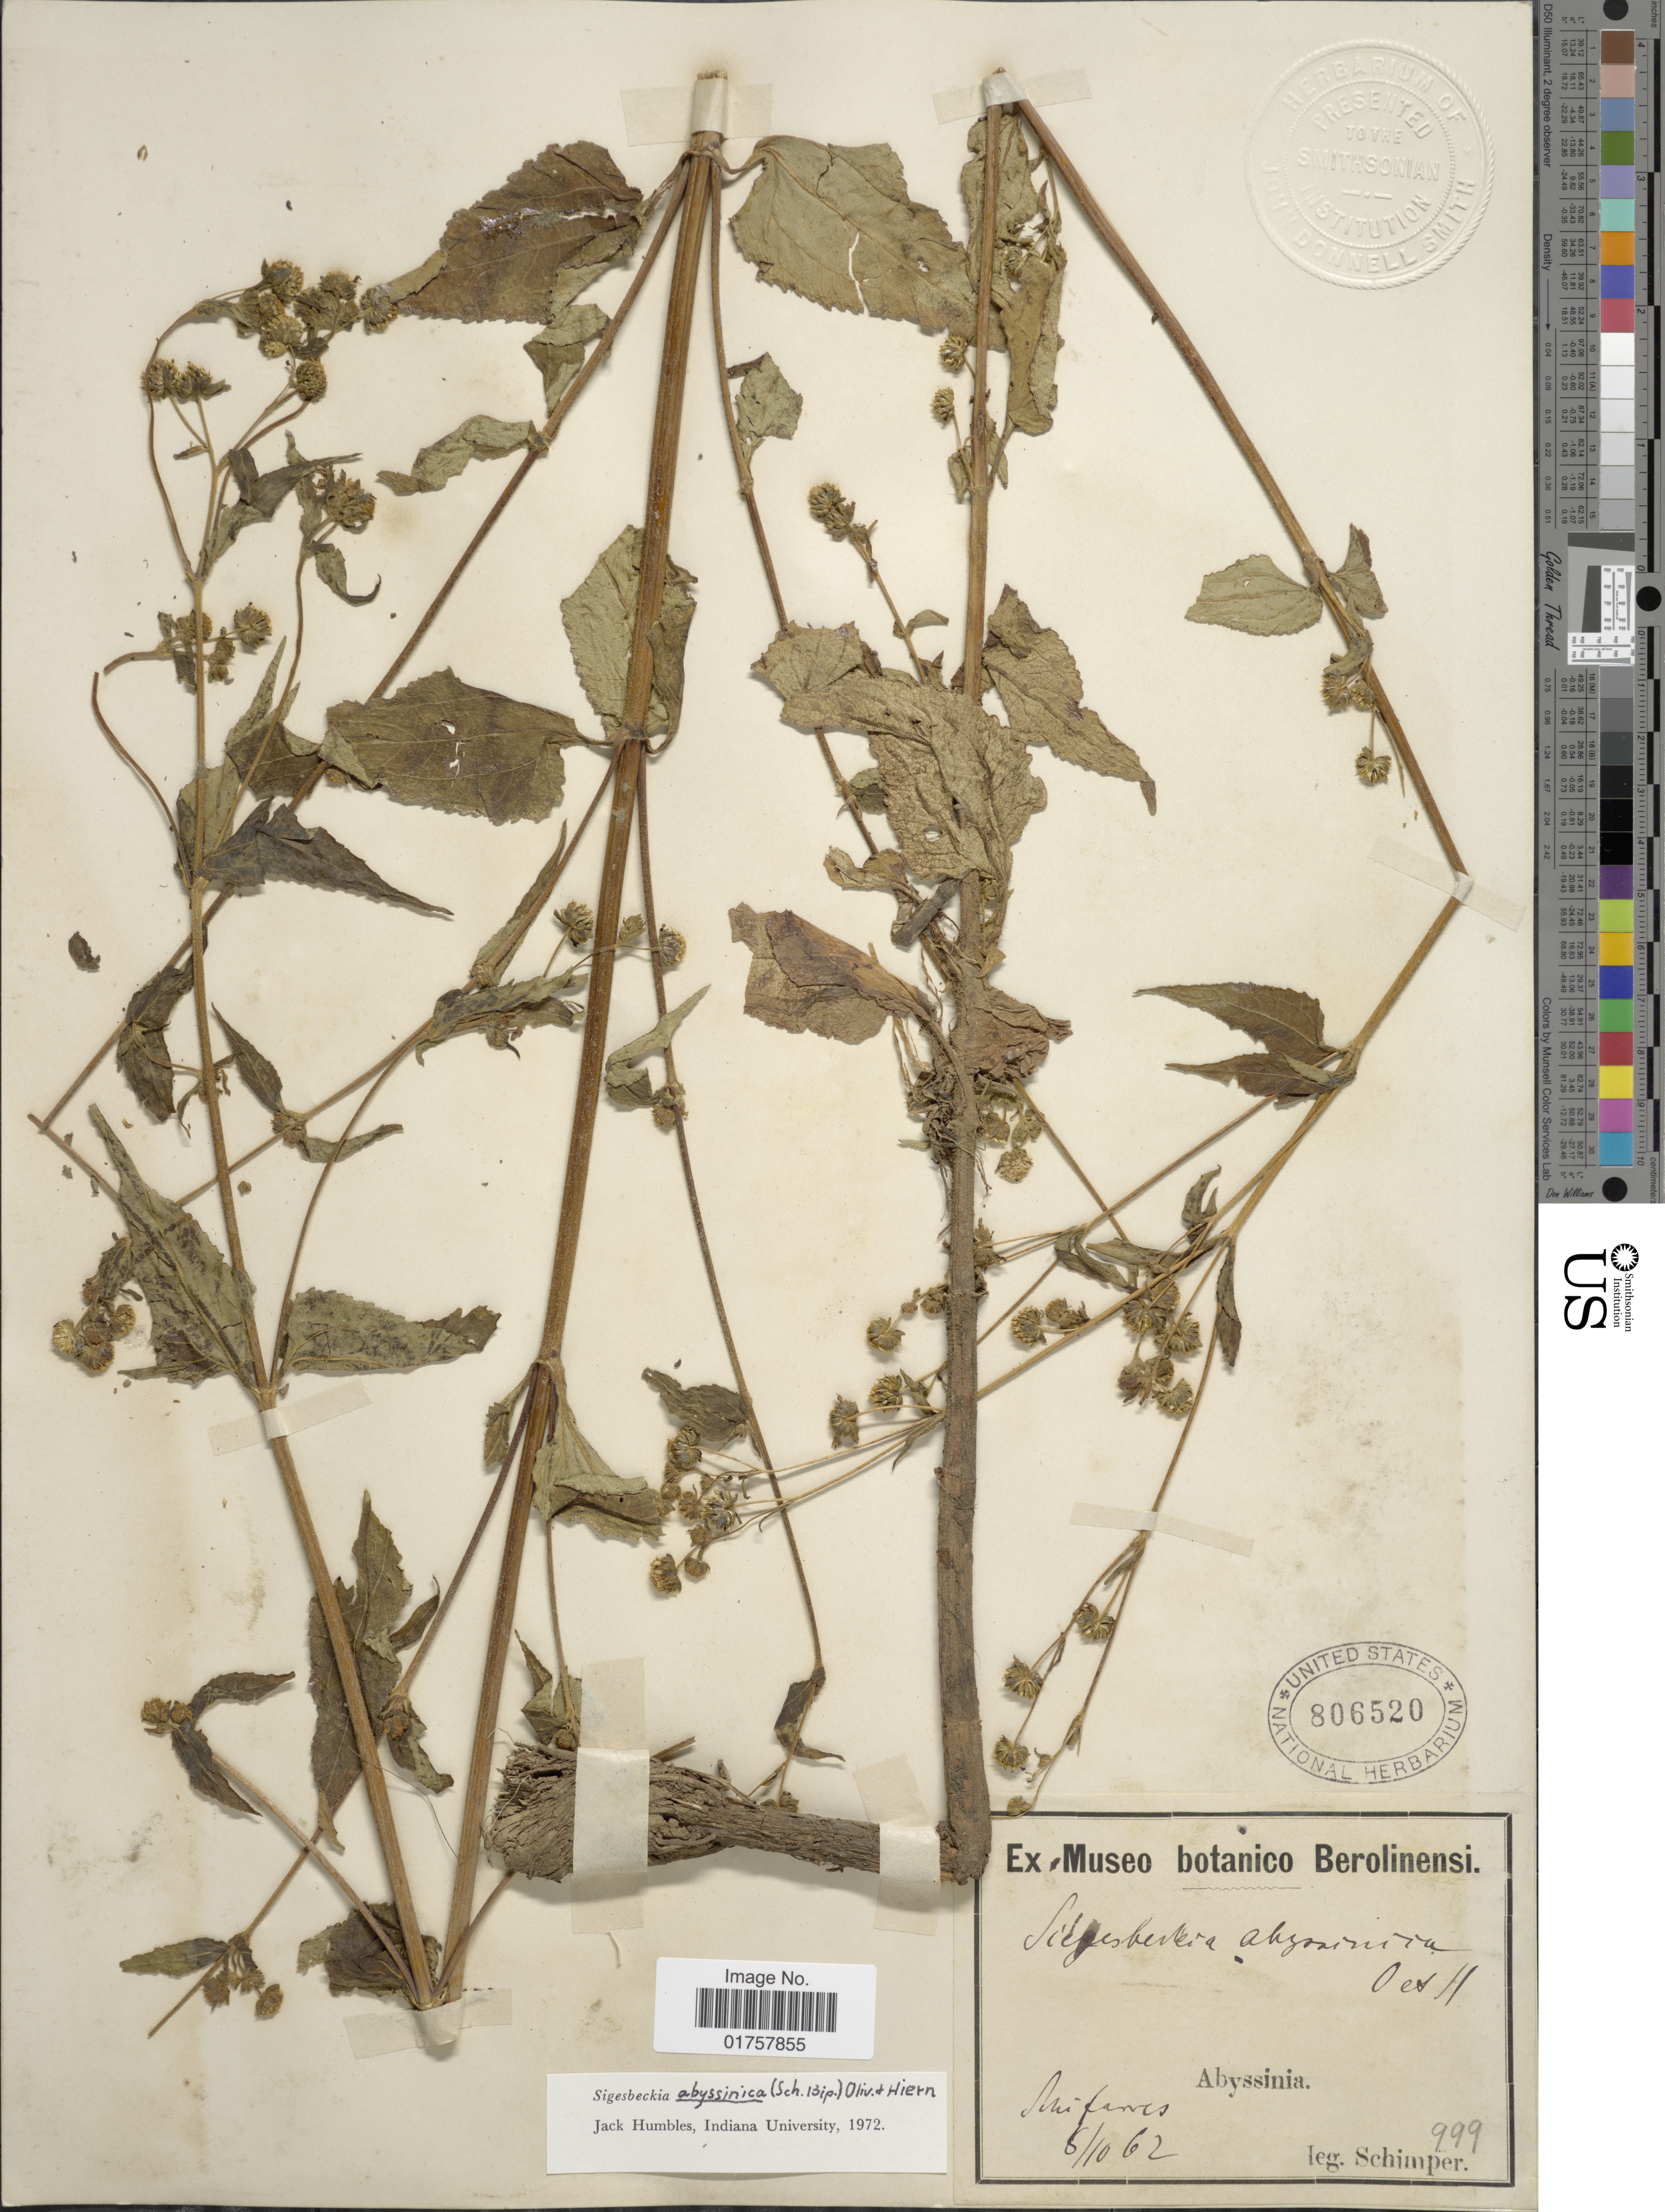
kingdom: Plantae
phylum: Tracheophyta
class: Magnoliopsida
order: Asterales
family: Asteraceae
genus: Sigesbeckia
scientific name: Sigesbeckia abyssinica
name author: (Sch. Bip.) Oliv.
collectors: -. Schimper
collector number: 999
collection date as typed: Transcribed d/m/y: 6/10/62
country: Eritrea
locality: Abyssinia, Anifarres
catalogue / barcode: US 806520